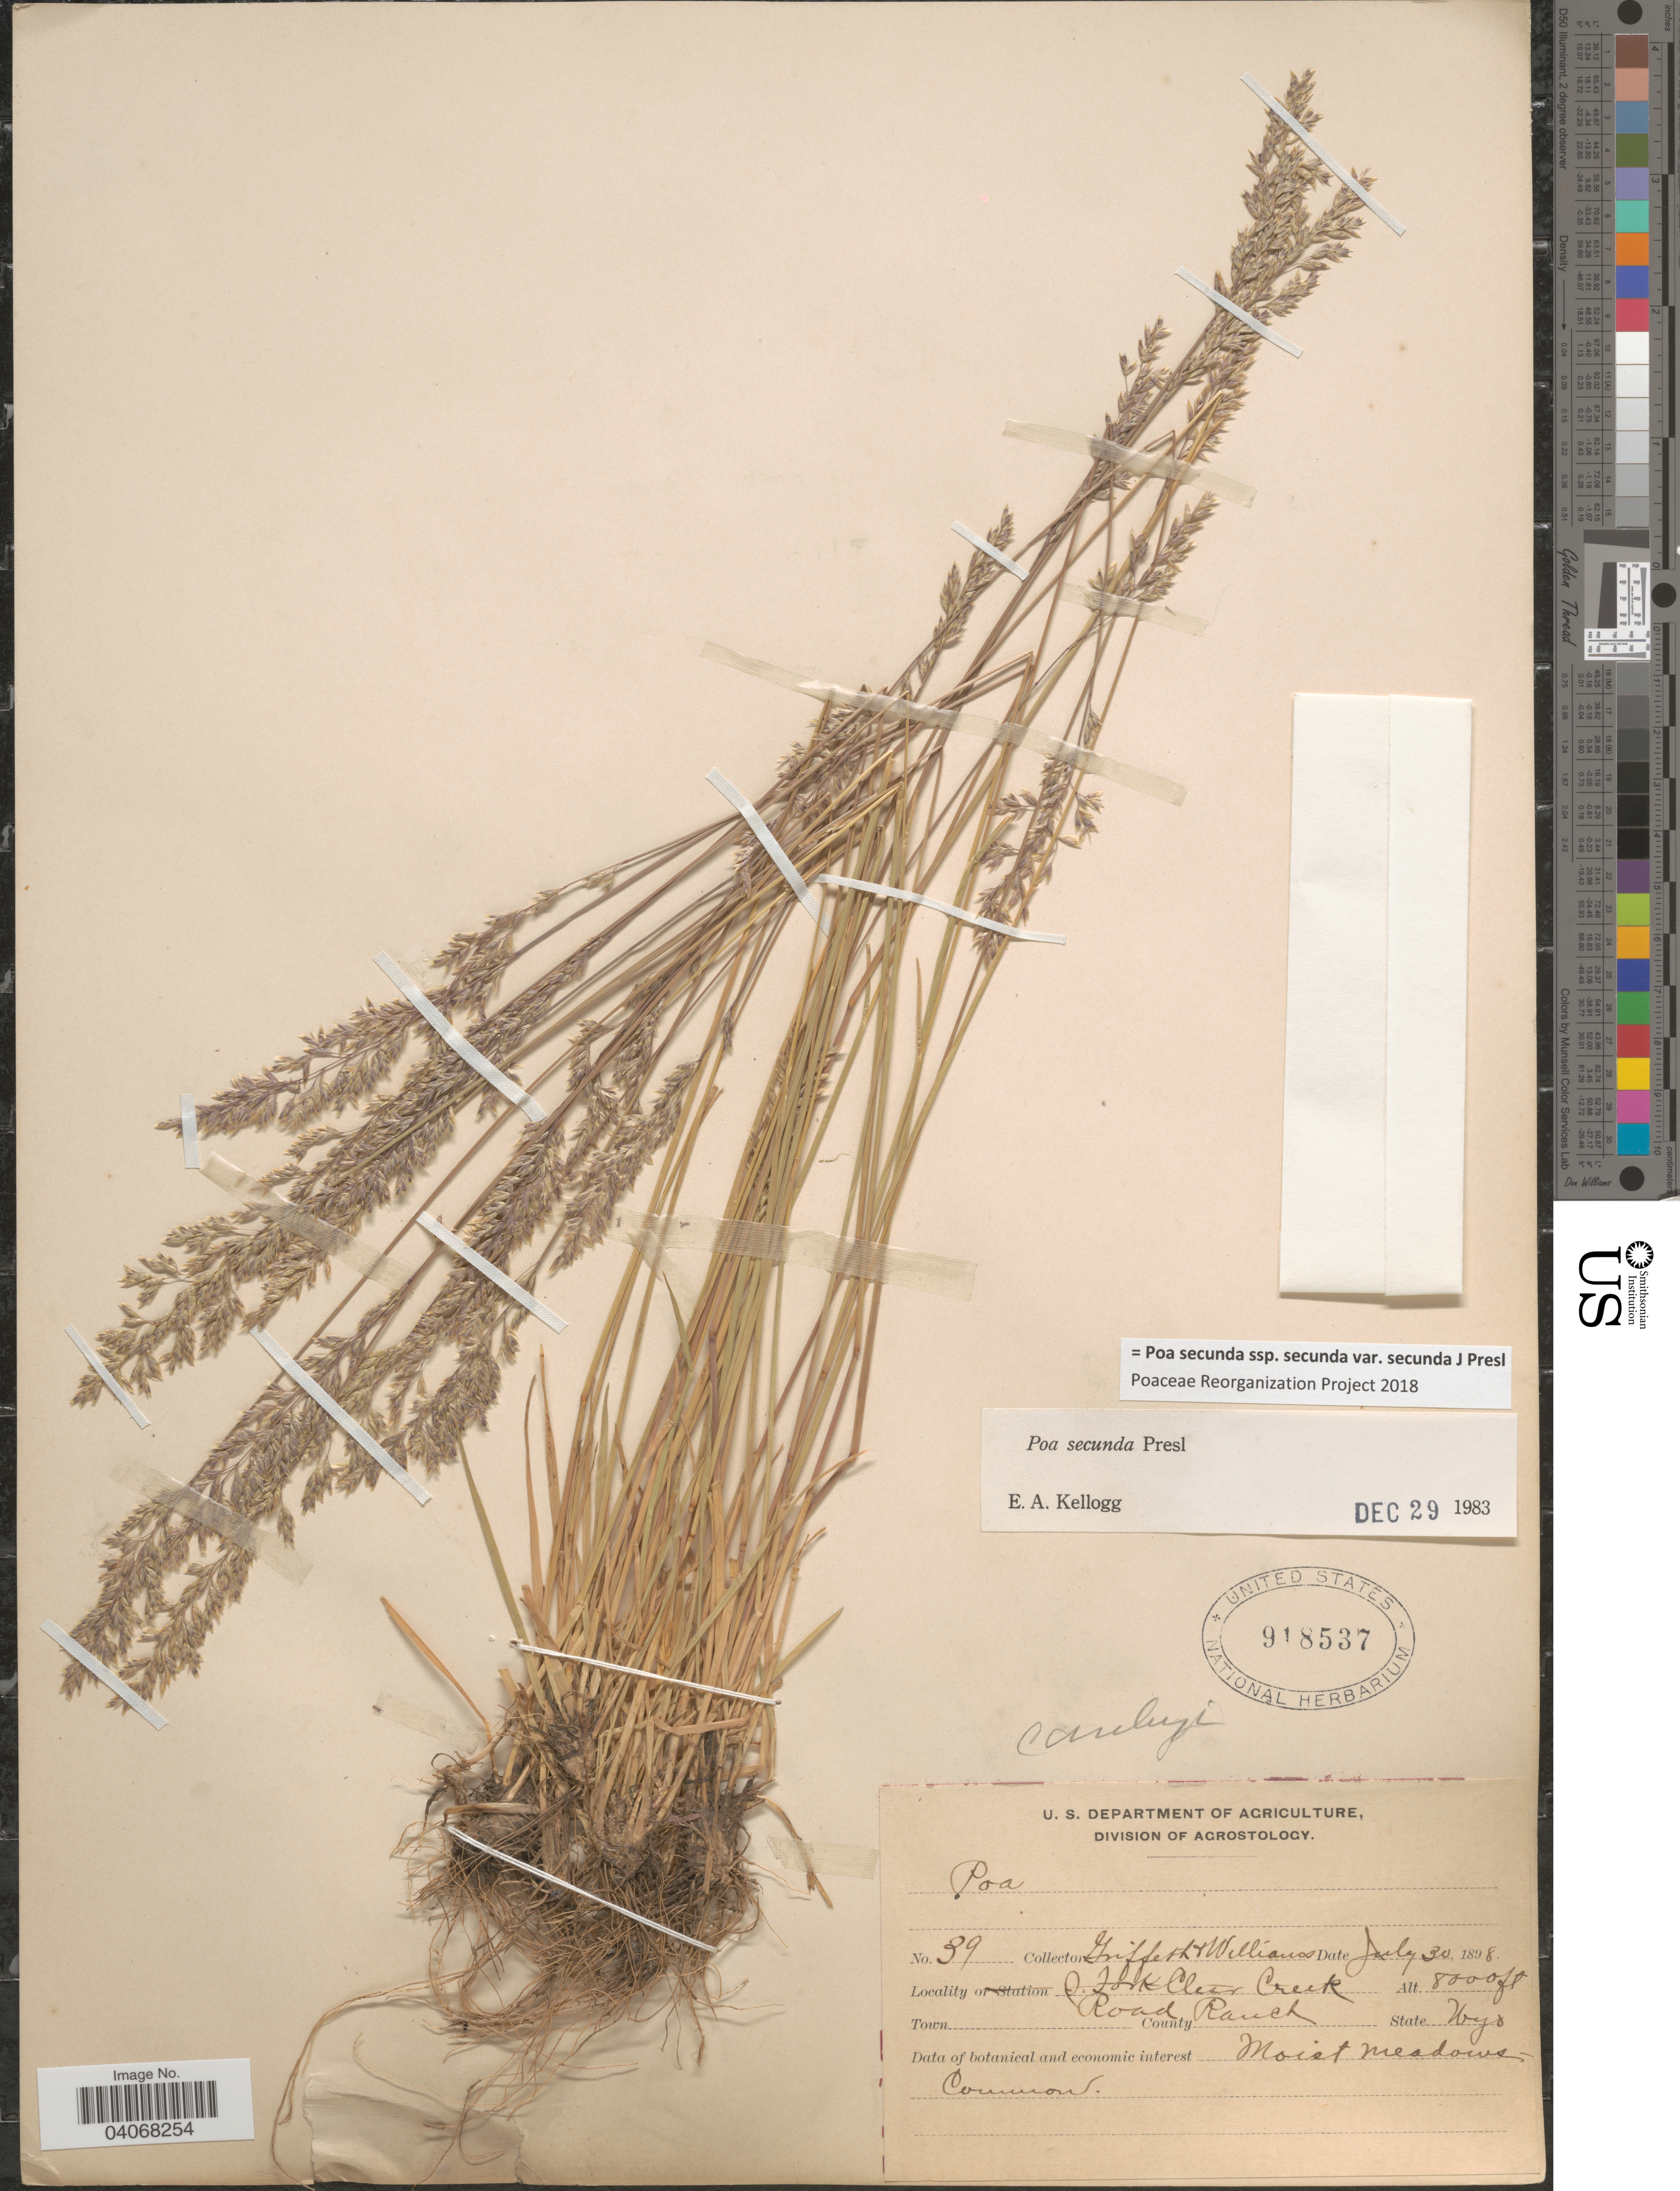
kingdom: Plantae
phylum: Tracheophyta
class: Liliopsida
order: Poales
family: Poaceae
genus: Poa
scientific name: Poa secunda subsp. secunda var. secunda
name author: J. Presl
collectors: -- Griffiths & -- Williams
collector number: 39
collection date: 1898-07-30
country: United States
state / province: Wyoming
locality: S. Fork Clear Creek. Road Ranch.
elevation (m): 2438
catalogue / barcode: US 918537